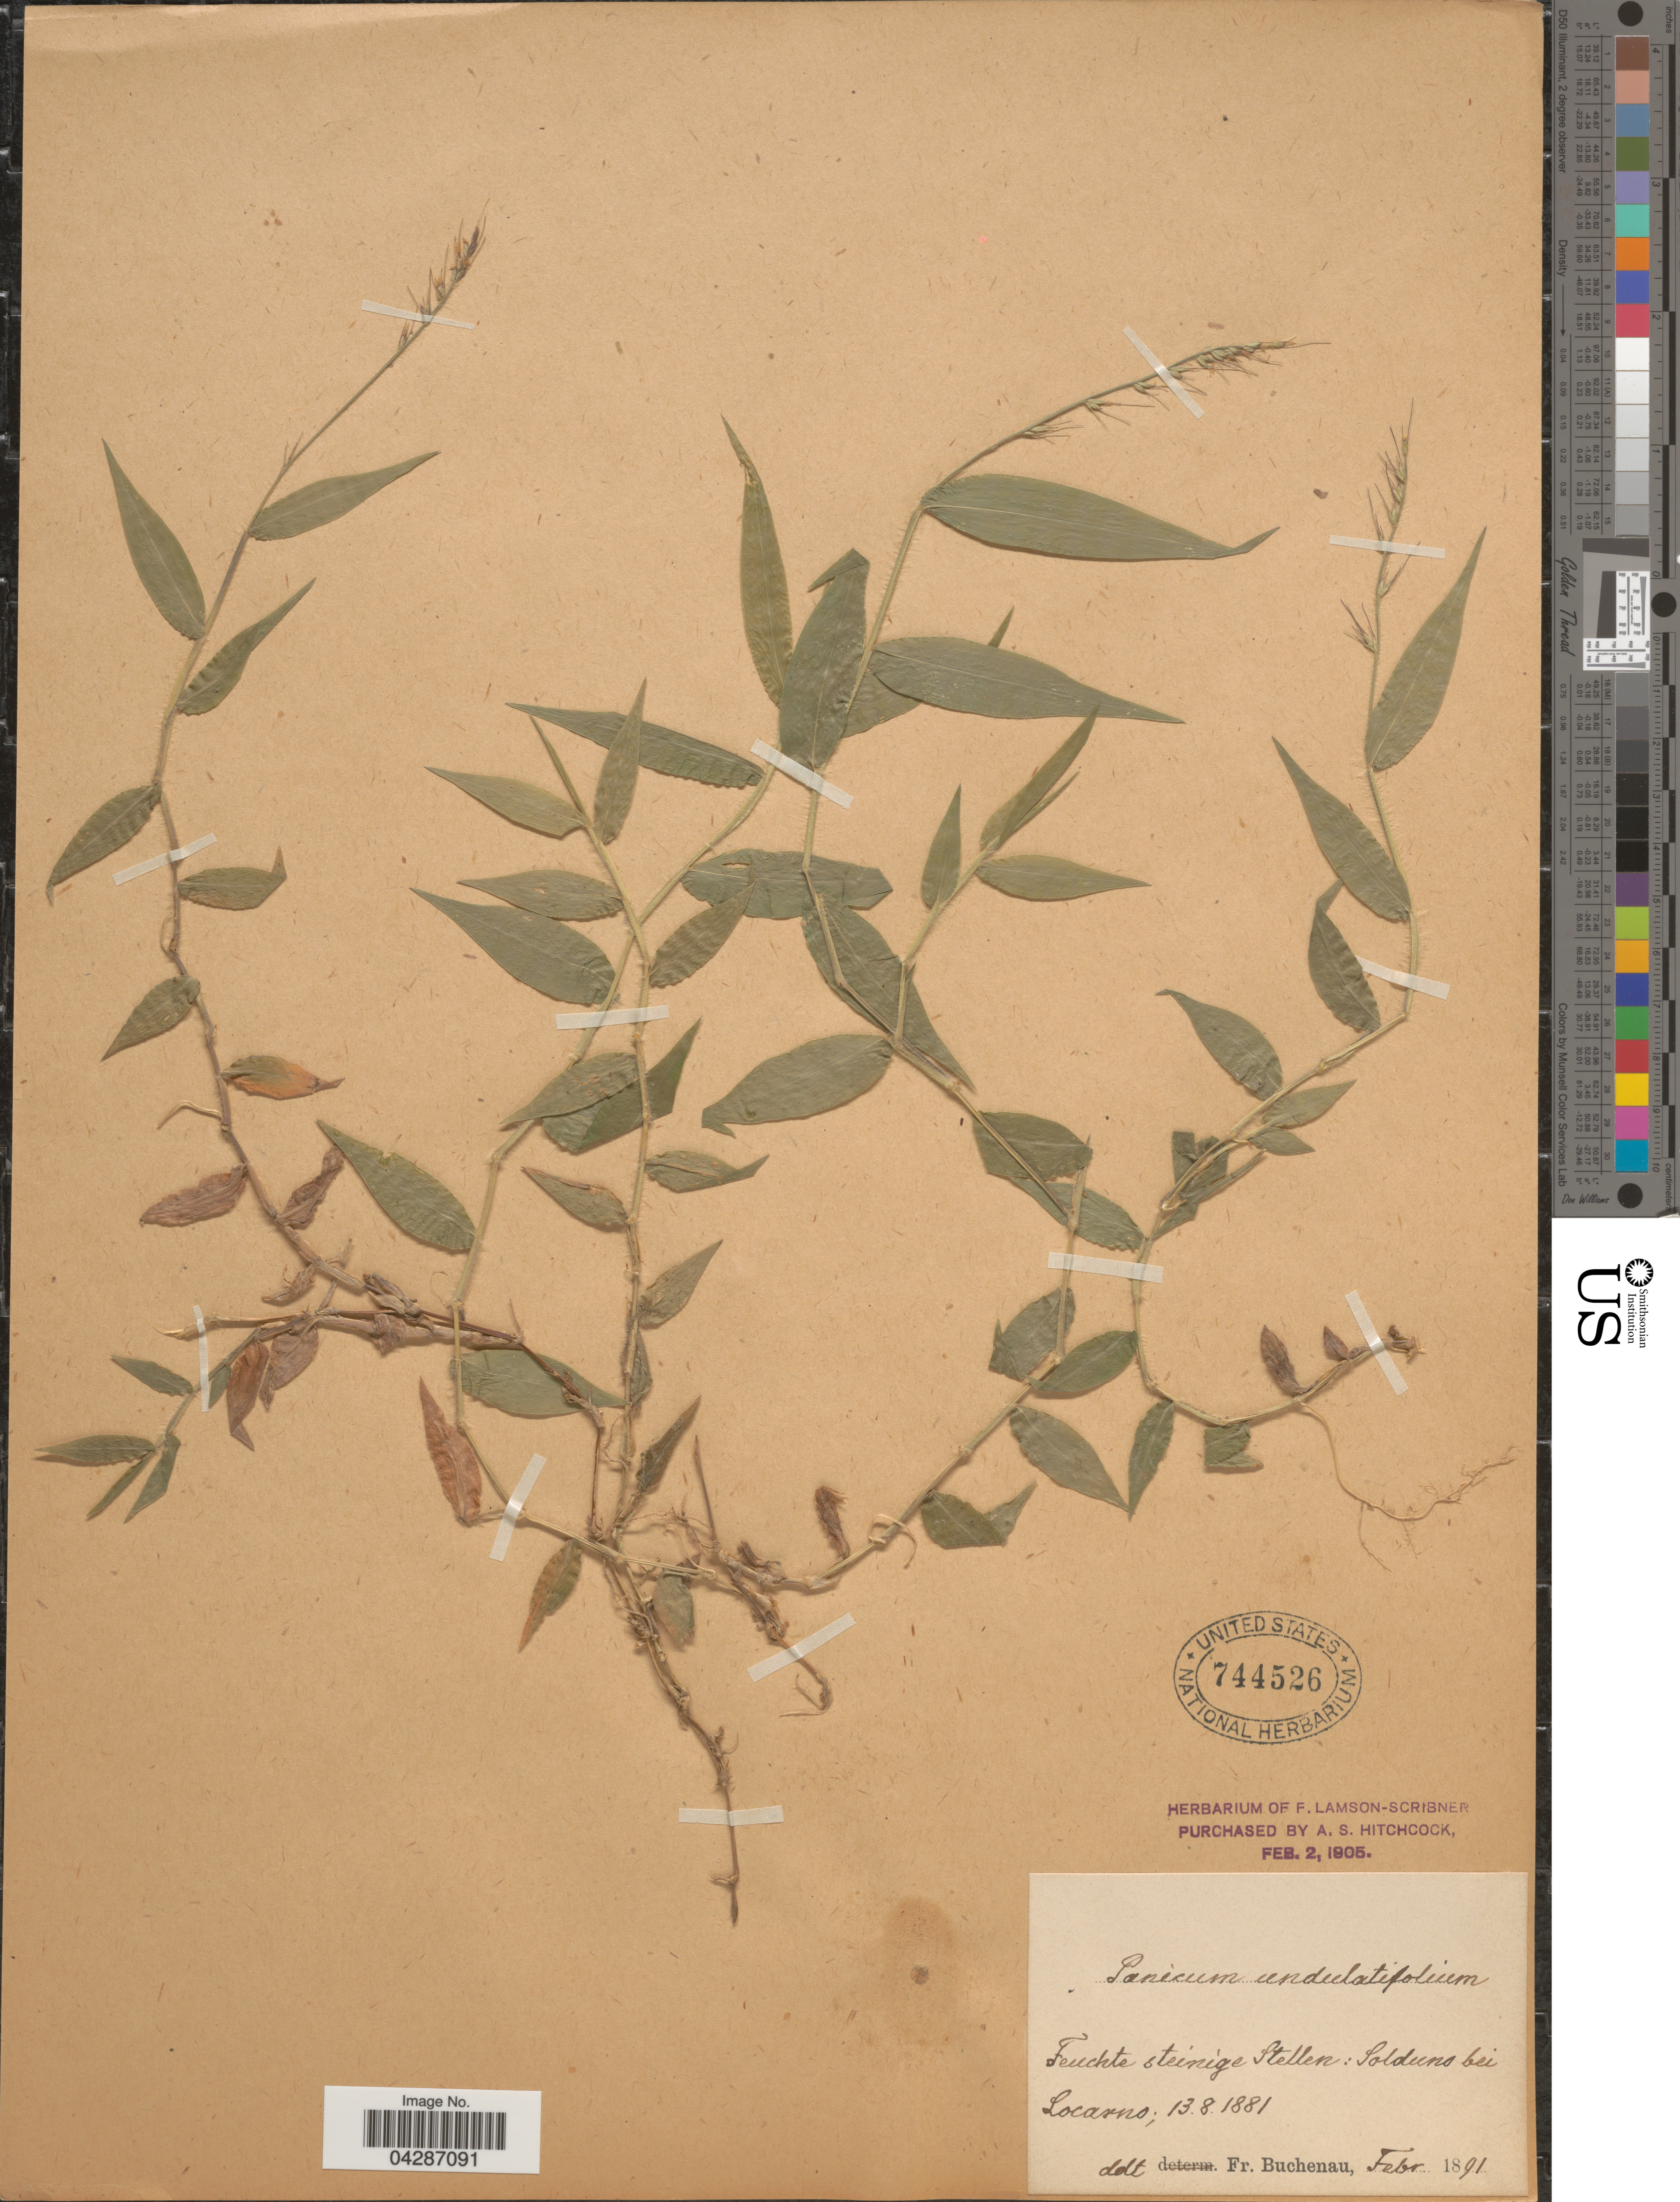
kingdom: Plantae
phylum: Tracheophyta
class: Liliopsida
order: Poales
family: Poaceae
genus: Oplismenus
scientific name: Oplismenus undulatifolius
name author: (Ard.) P. Beauv.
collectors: ex herb. F. Lamson Scribner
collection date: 1881-08-13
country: Italy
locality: Feuchte steinige Stellen: Solduno bei Locarno.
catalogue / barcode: US 744526